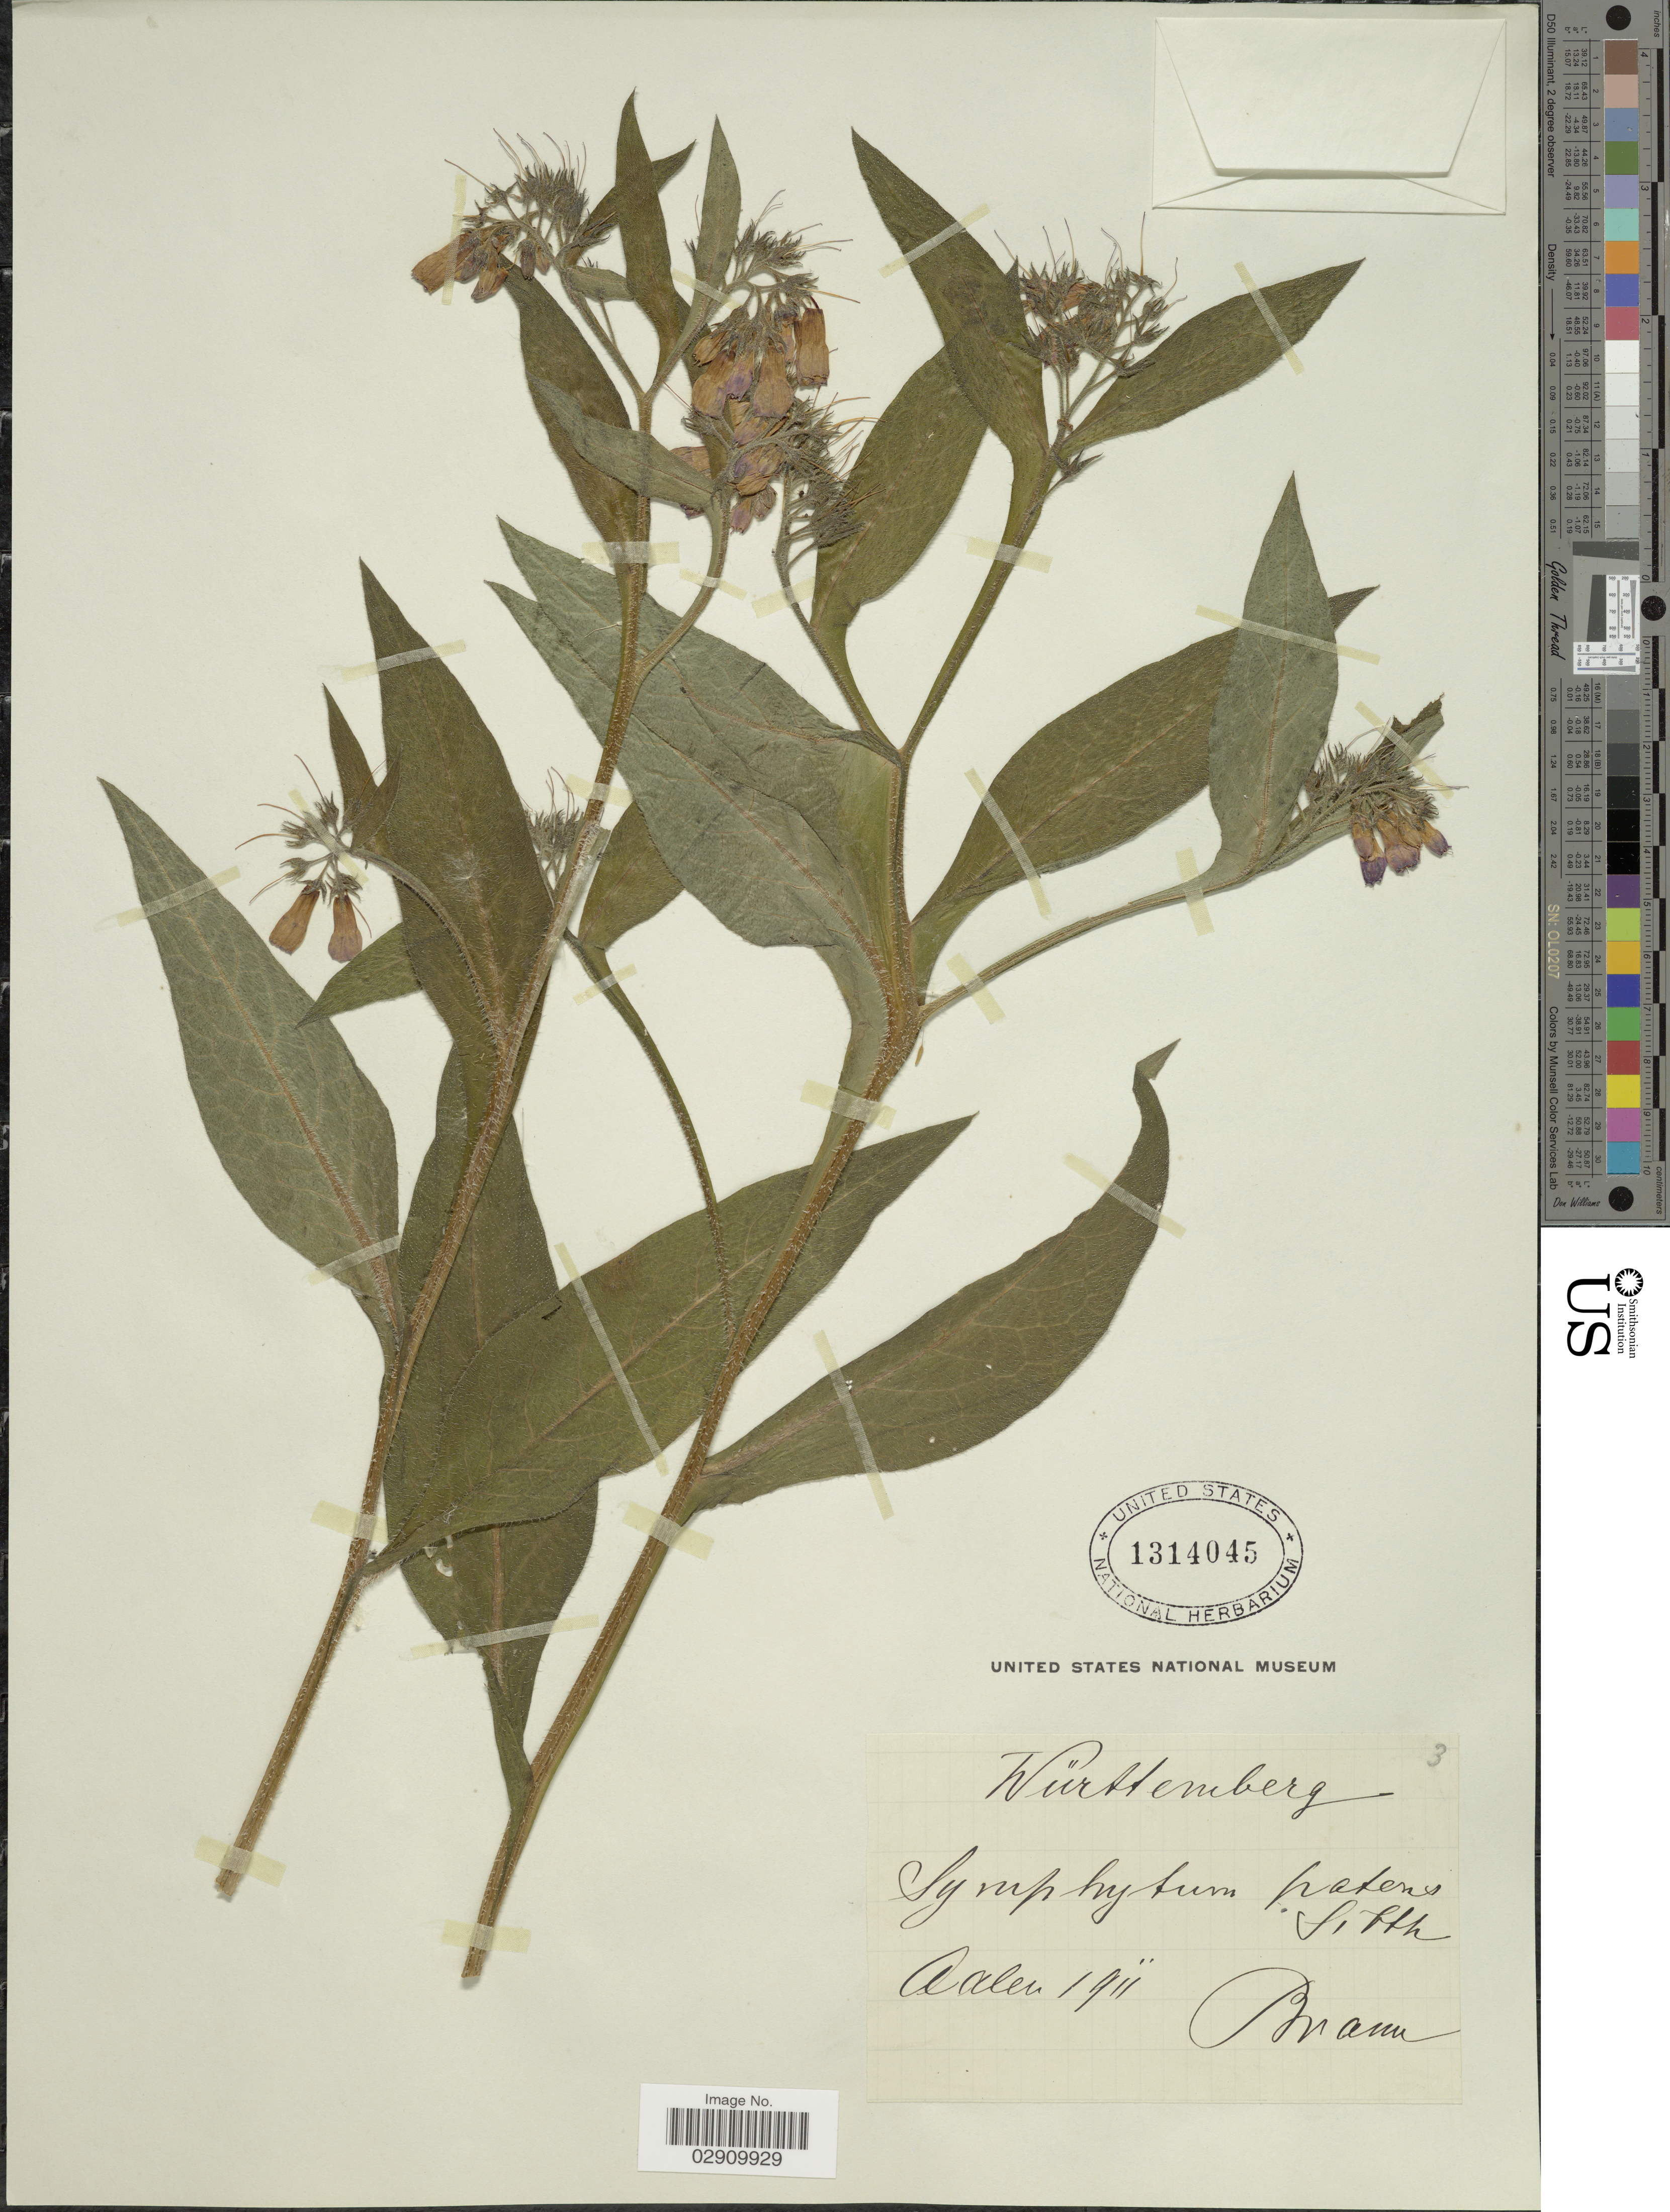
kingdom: Plantae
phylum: Tracheophyta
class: Magnoliopsida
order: Boraginales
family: Boraginaceae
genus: Symphytum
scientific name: Symphytum patens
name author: Fr.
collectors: Braun, --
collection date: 1911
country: Germany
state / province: Baden-Württemberg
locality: Würtemberg, Buam.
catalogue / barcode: US 1314045